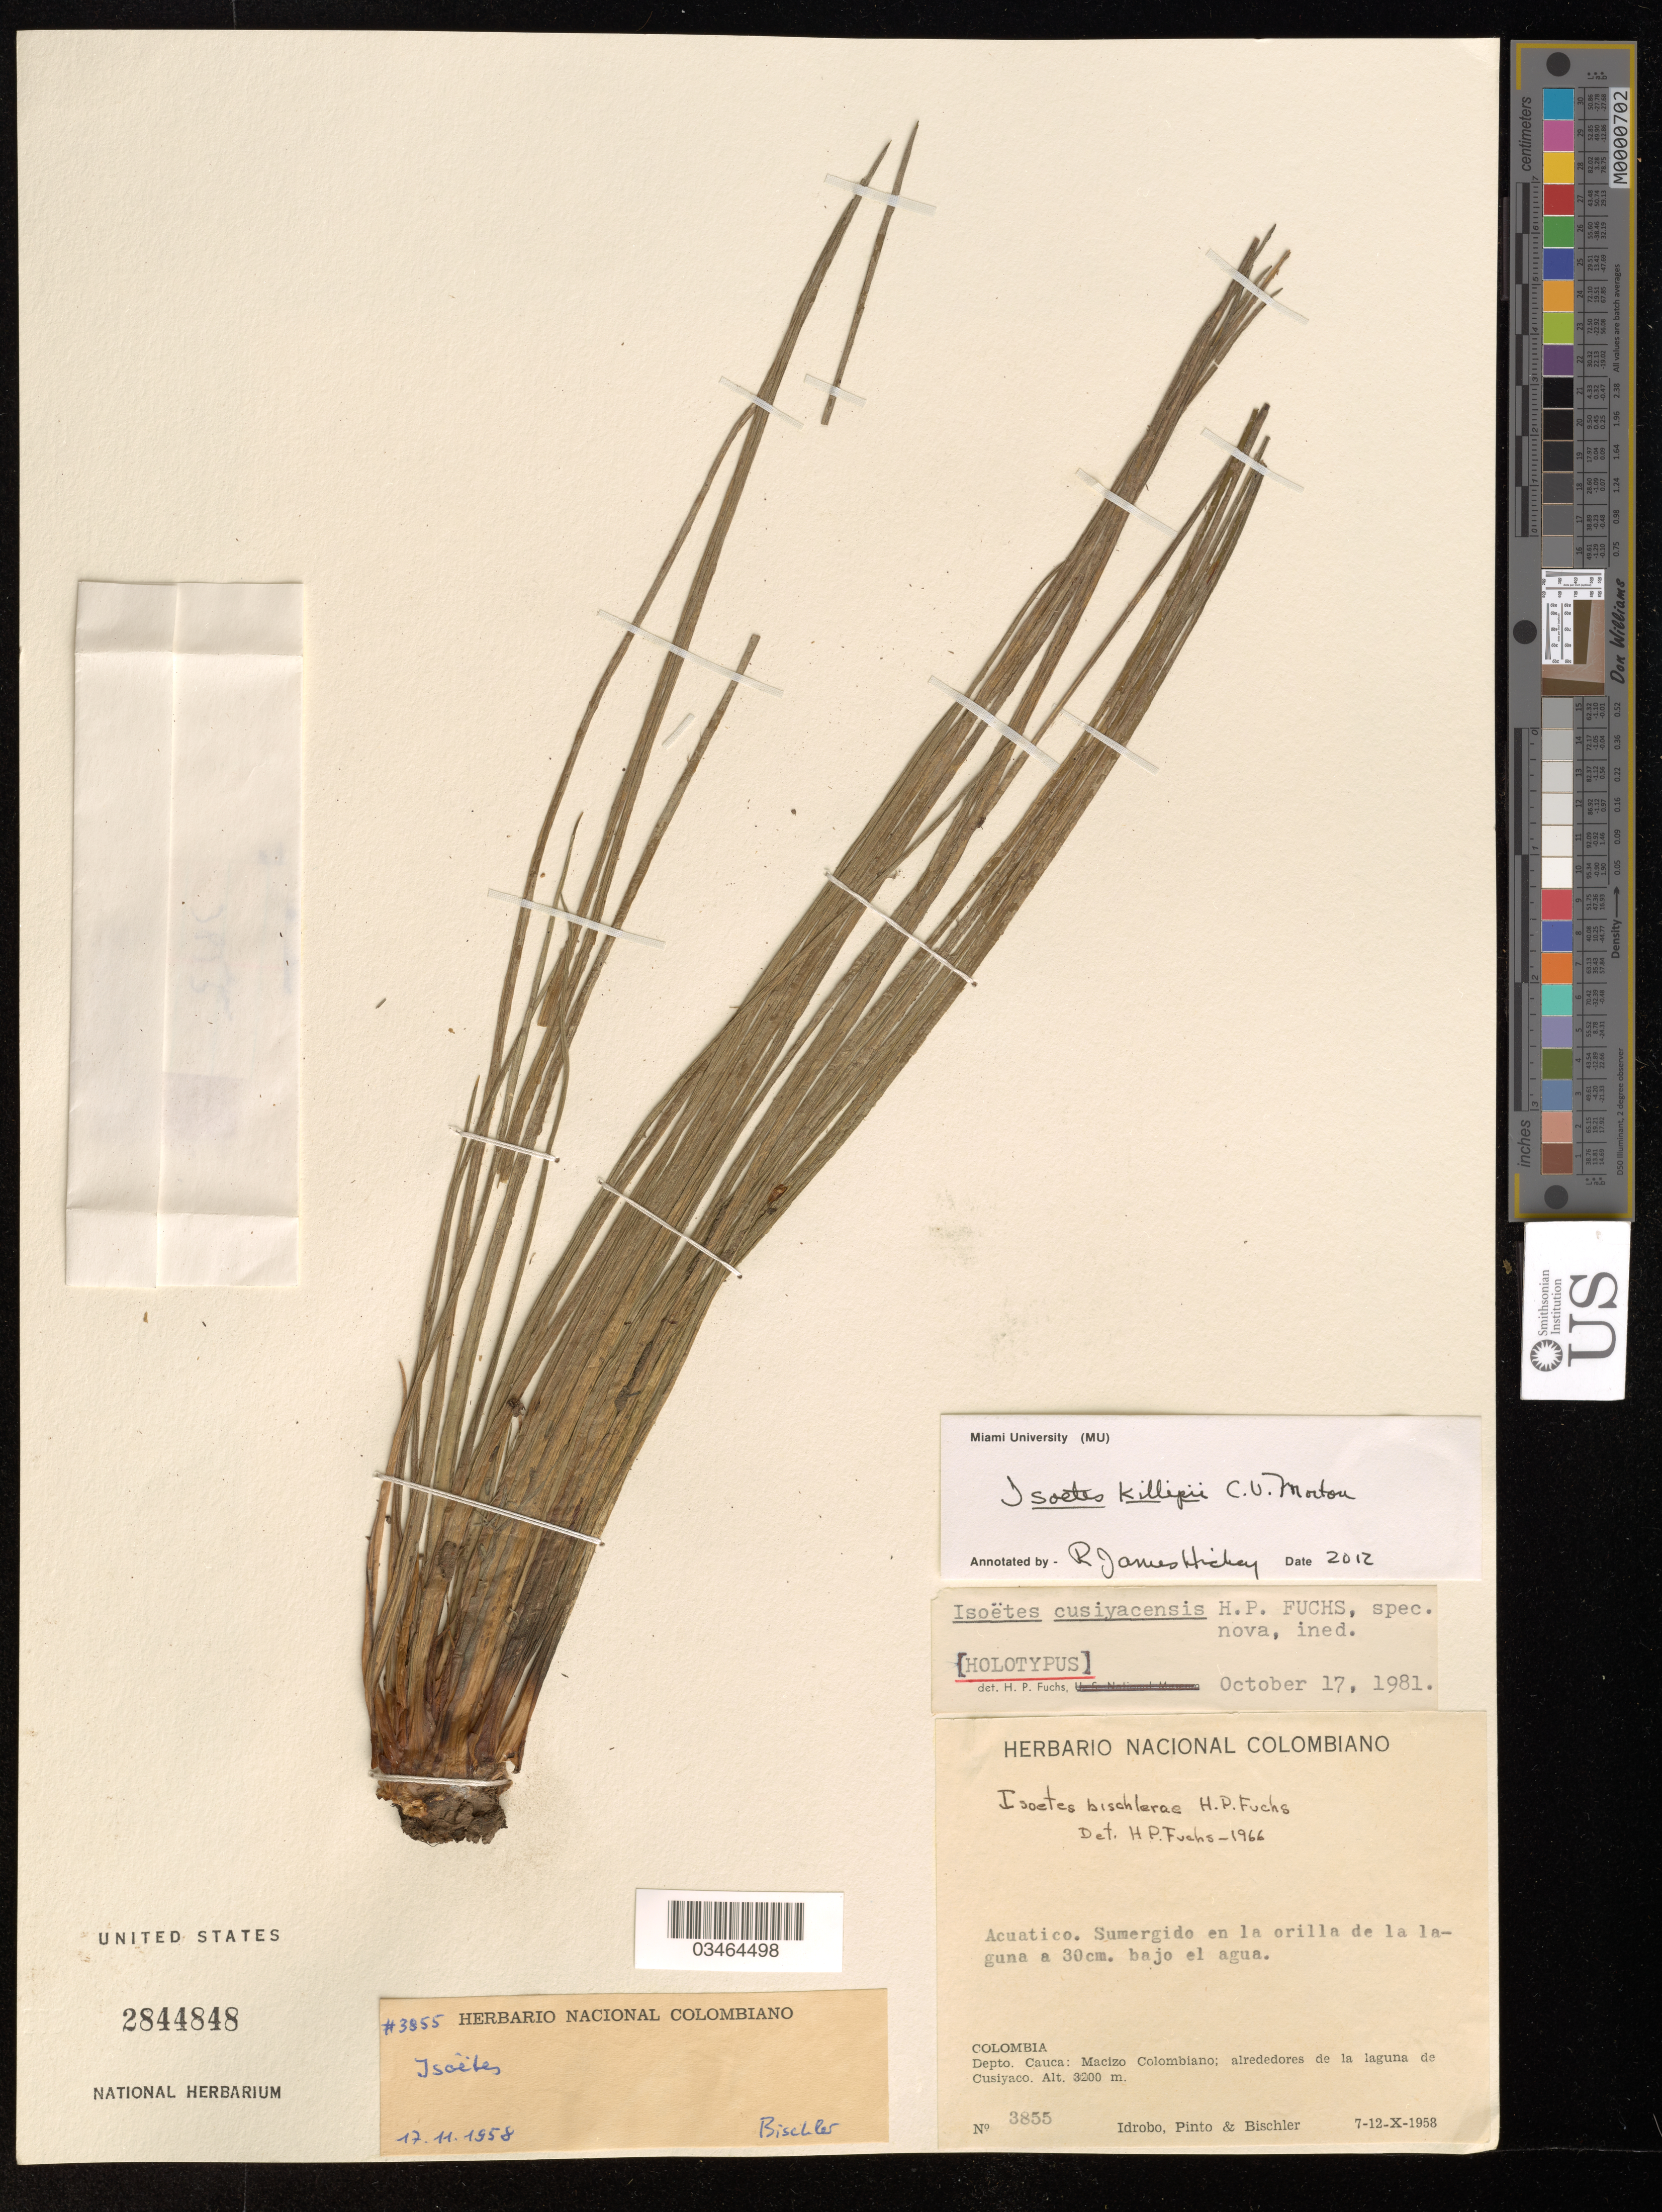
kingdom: Plantae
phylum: Tracheophyta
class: Lycopodiopsida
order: Isoetales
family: Isoetaceae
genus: Isoetes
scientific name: Isoetes killipii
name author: C.V. Morton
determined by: Hickey, R. J.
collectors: -- Idrobo, Pinto, -- & -. Bischler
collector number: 3855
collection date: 1958-10-07/1958-10-12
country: Colombia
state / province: Cauca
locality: Depto. Cauca: Macizo Colombiano; alrededores de la laguna de Cusiyaco.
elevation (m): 3200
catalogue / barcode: US 2844848